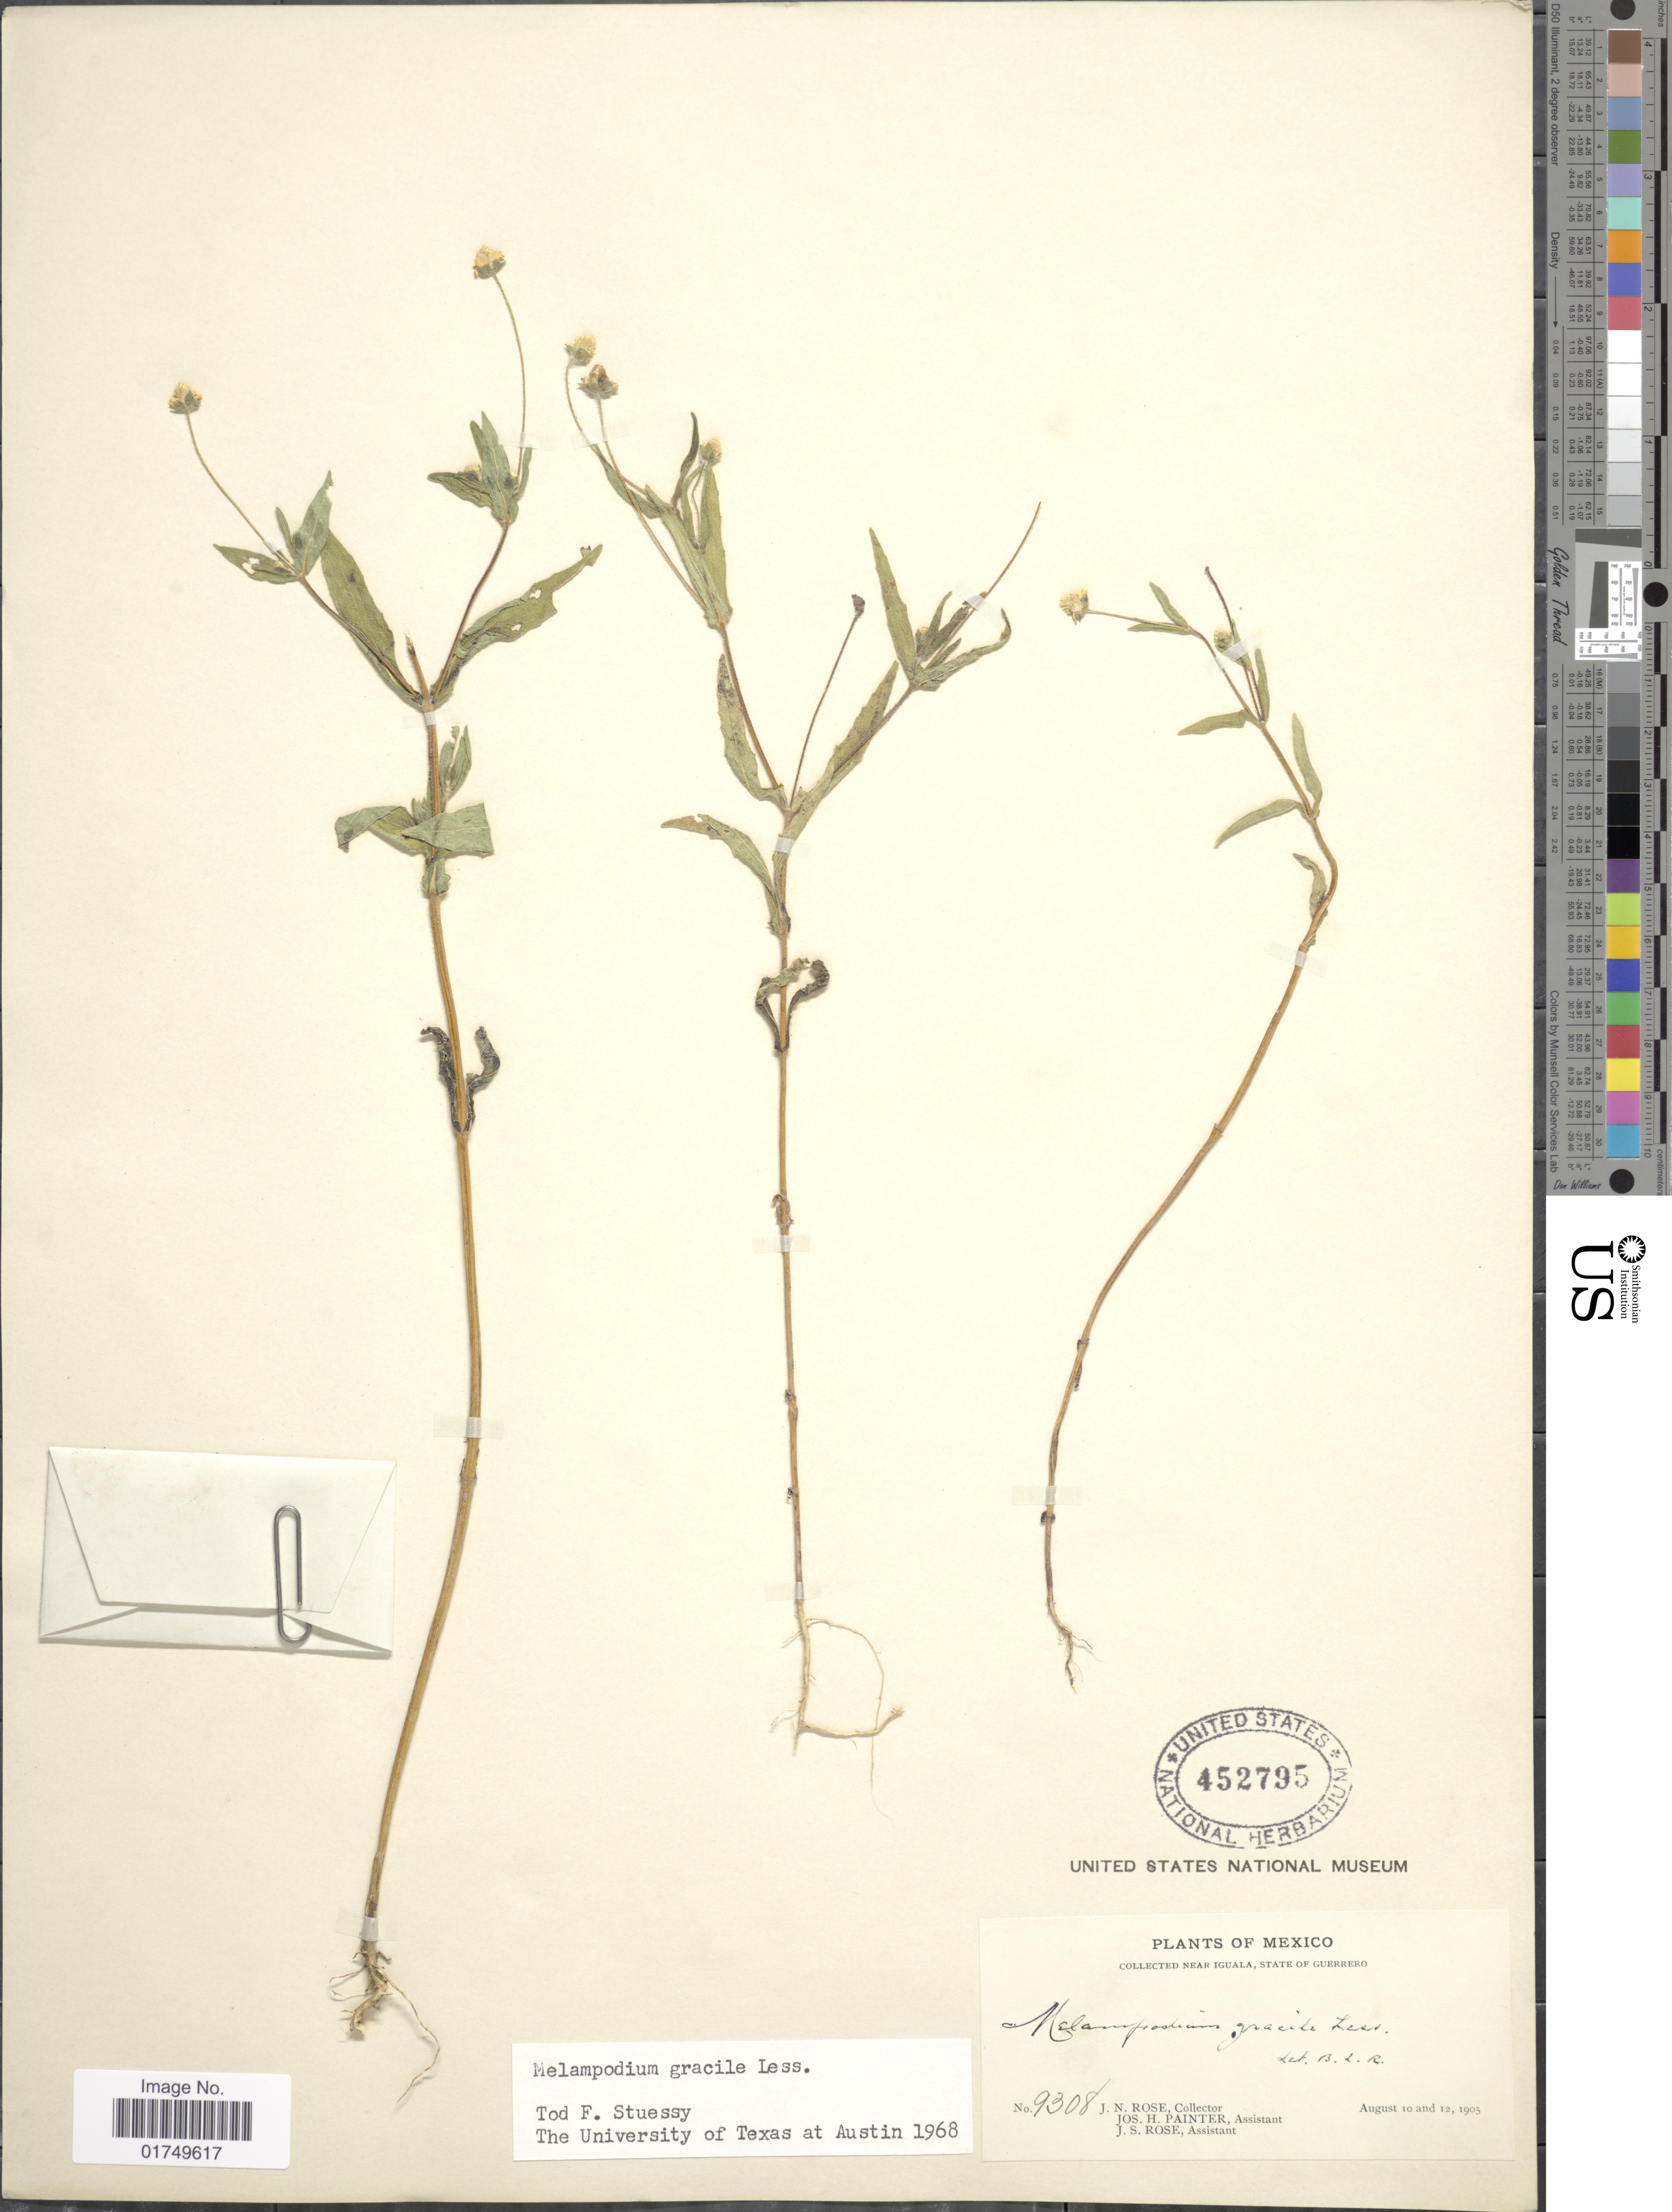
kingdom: Plantae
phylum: Tracheophyta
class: Magnoliopsida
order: Asterales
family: Asteraceae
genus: Melampodium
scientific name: Melampodium gracile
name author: Less.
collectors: J. N. Rose, J. H. Painter & J. S. Rose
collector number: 9308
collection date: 1905-08-10/1905-08-12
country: Mexico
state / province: Guerrero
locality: Near Iguala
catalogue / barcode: US 452795